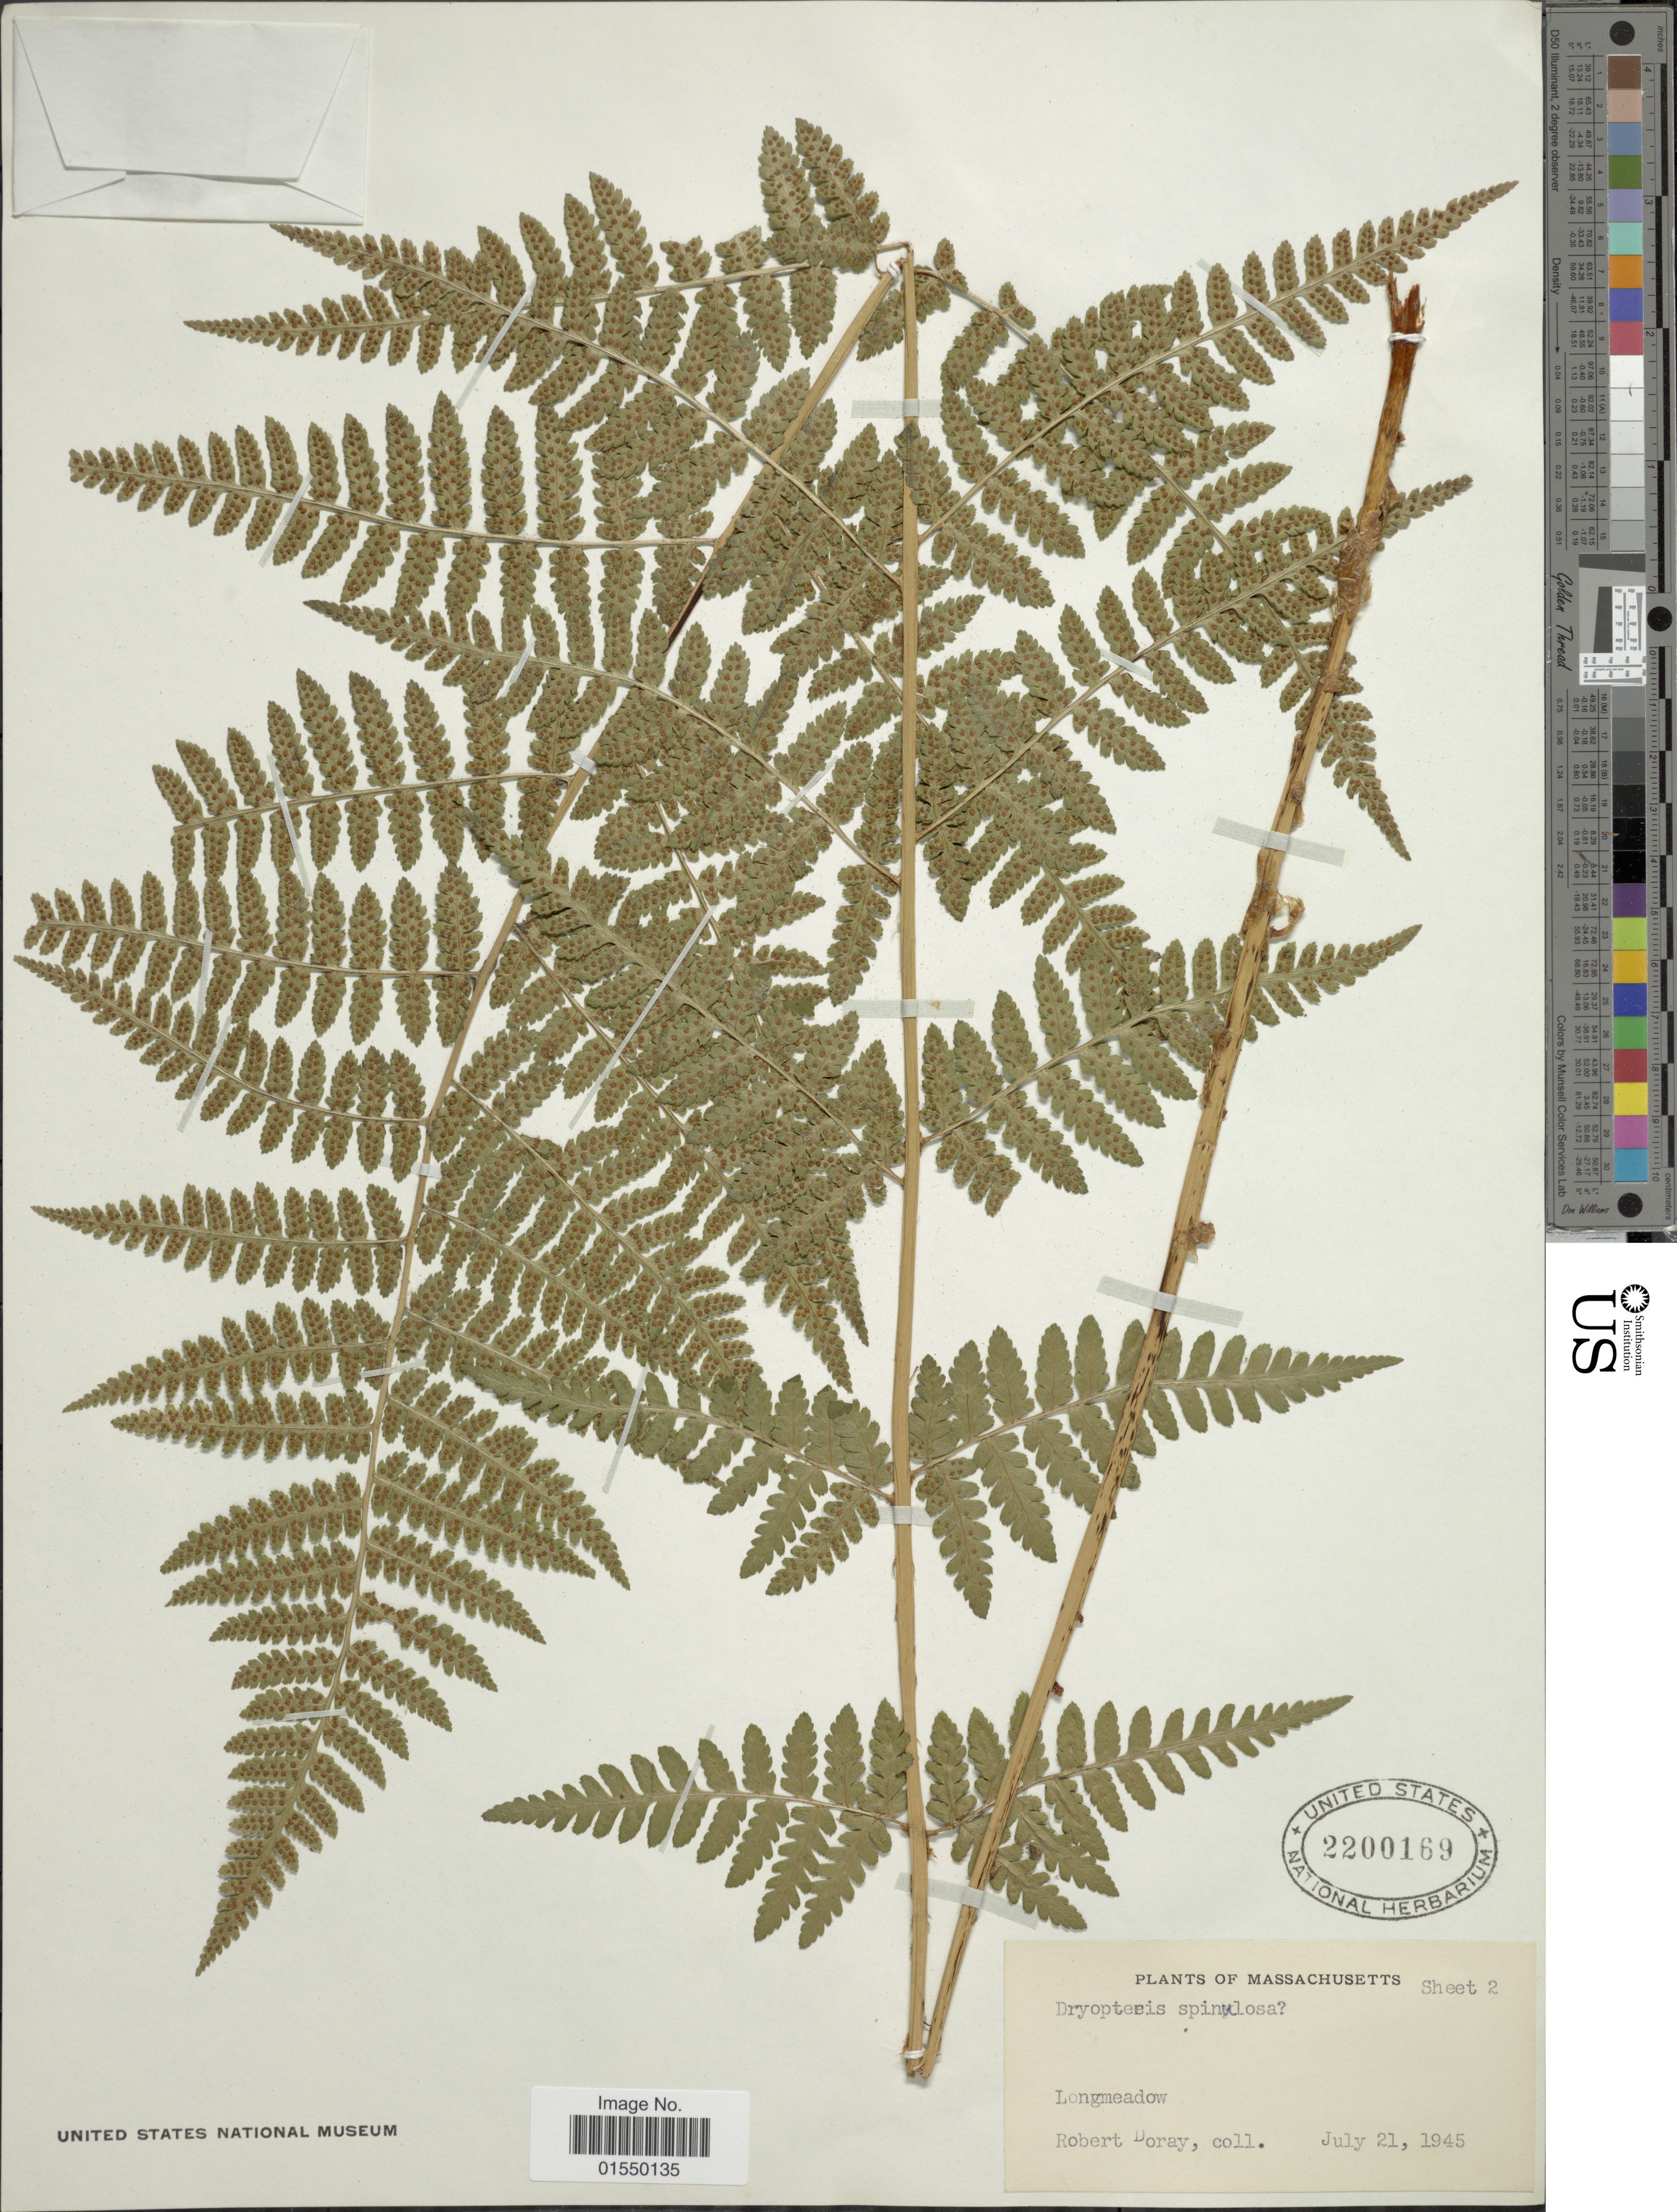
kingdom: Plantae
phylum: Tracheophyta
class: Polypodiopsida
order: Polypodiales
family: Dryopteridaceae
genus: Dryopteris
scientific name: Dryopteris carthusiana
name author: (Villars) H.P. Fuchs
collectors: R. Doray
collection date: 1945-07-21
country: United States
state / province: Massachusetts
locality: Longmeadow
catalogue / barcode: US 2200169